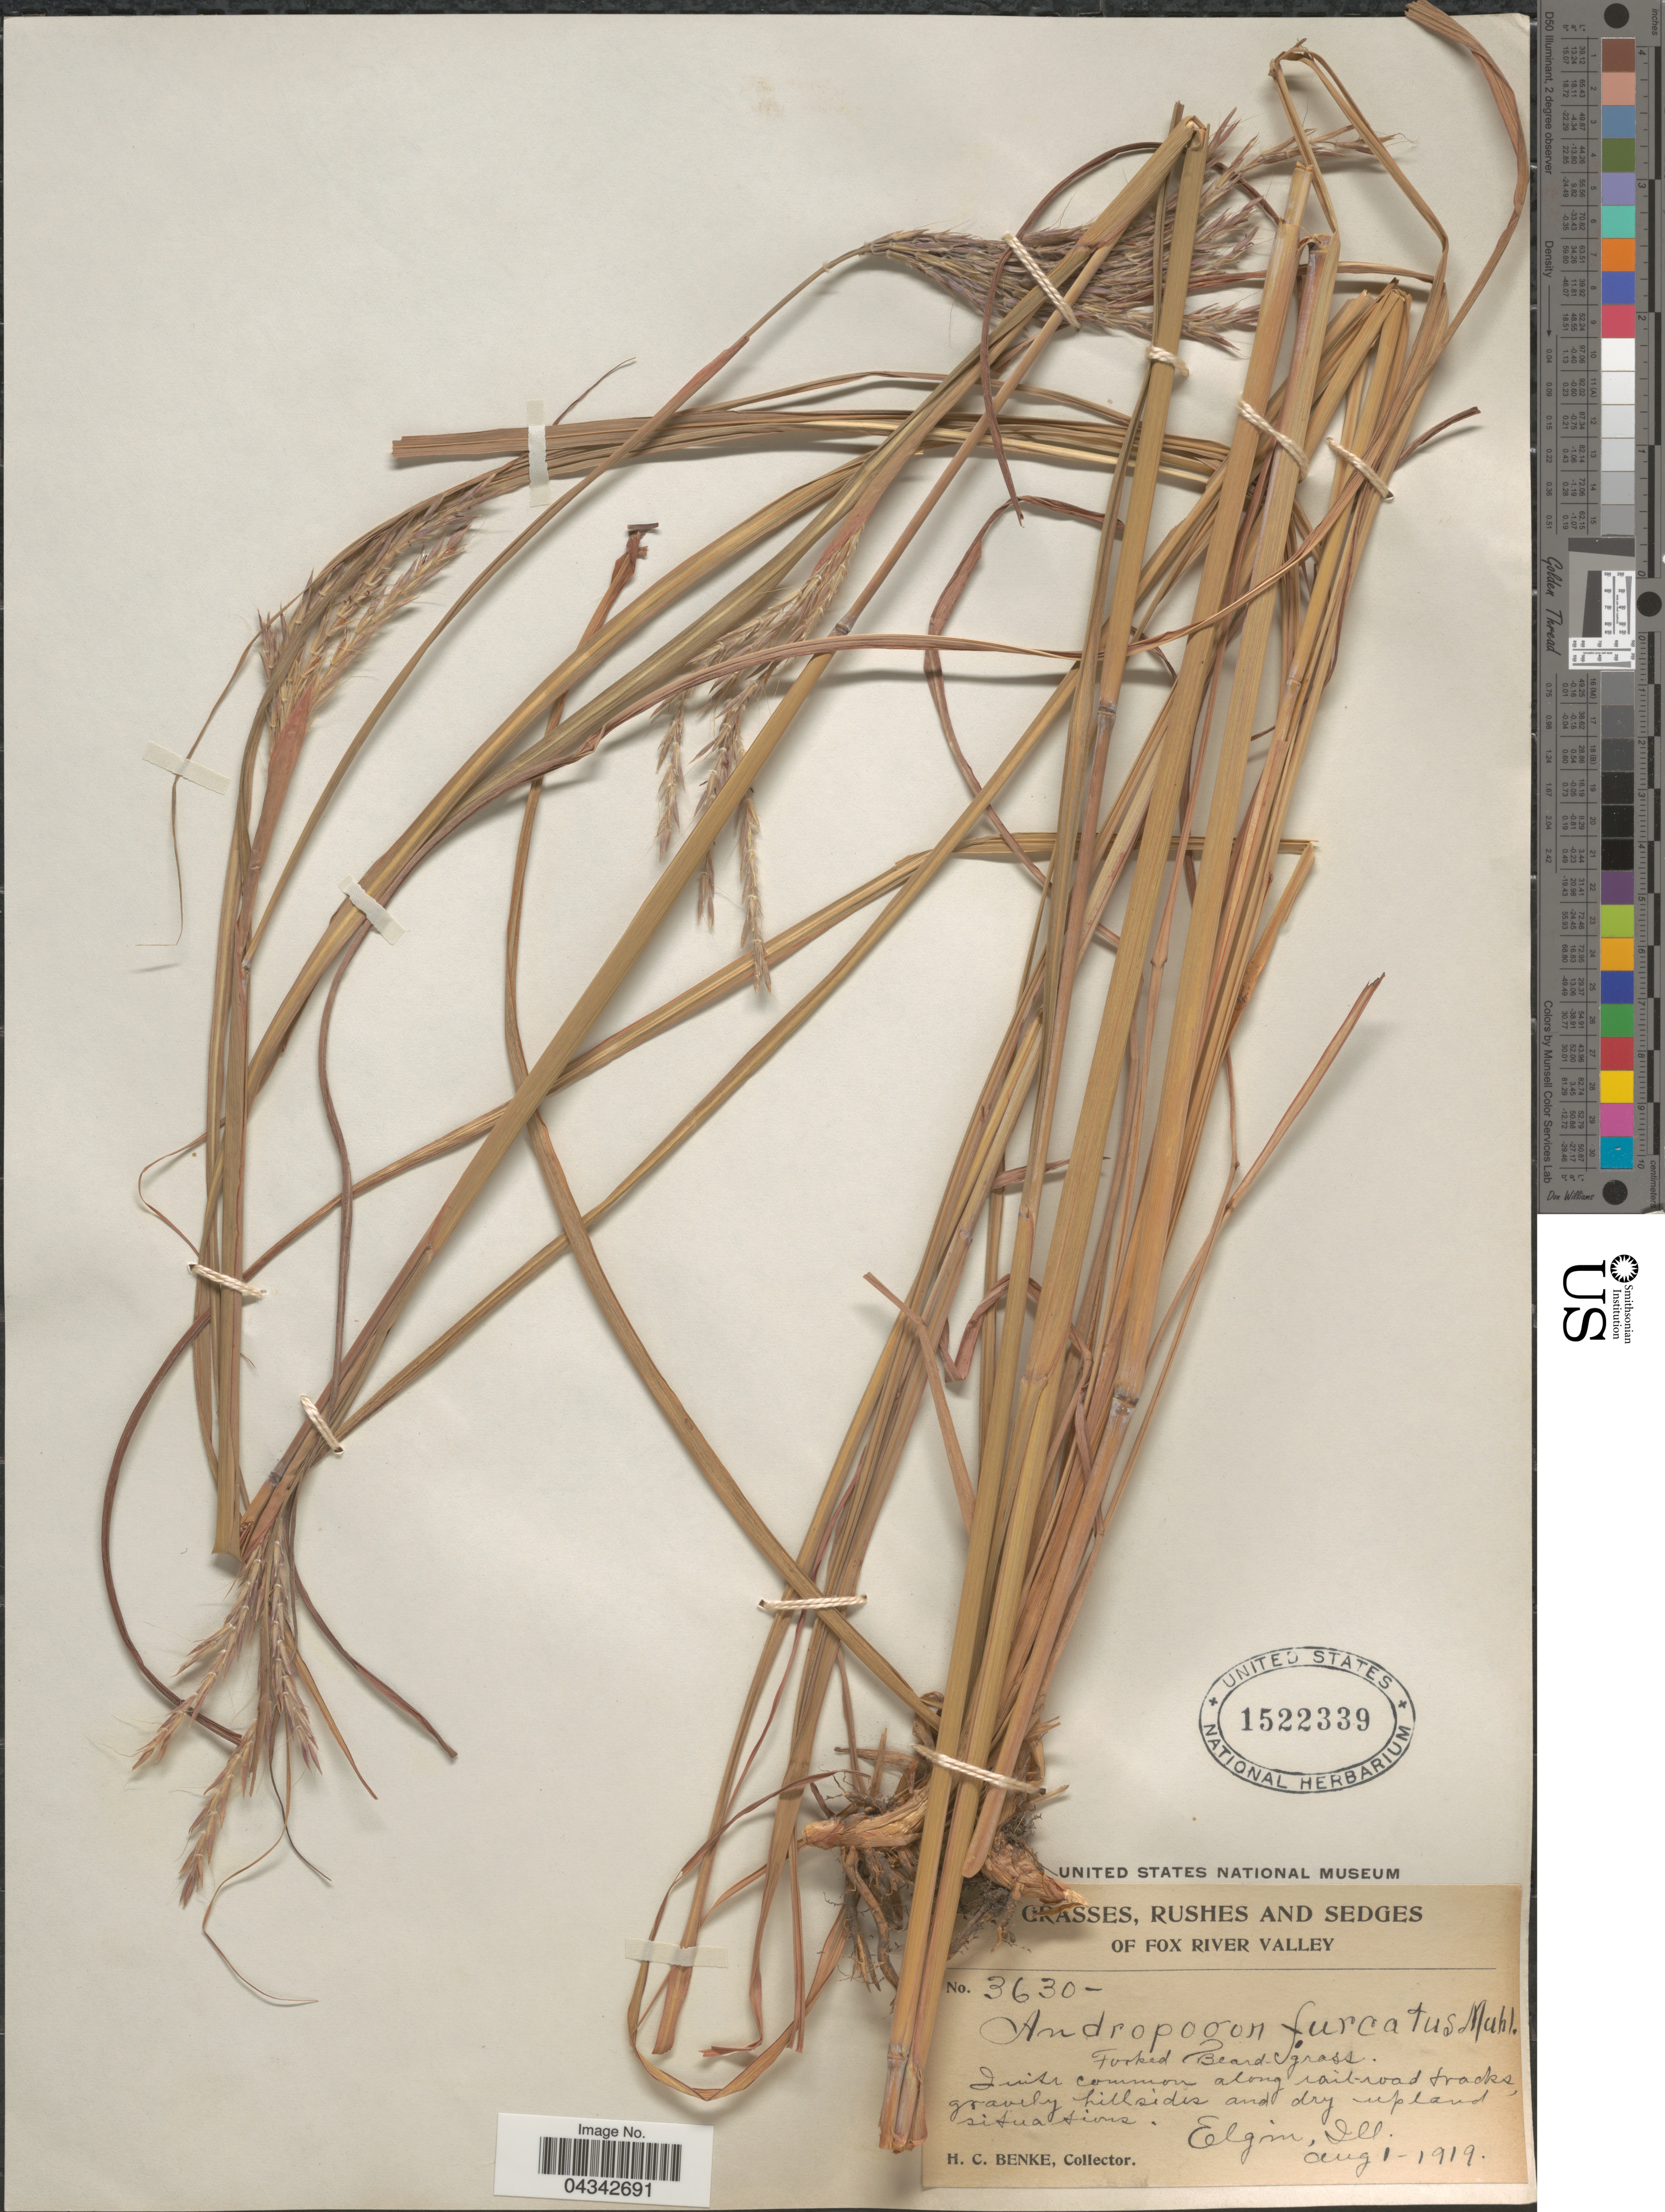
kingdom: Plantae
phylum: Tracheophyta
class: Liliopsida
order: Poales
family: Poaceae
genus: Andropogon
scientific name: Andropogon gerardii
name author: Vitman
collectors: H. Benke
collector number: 3630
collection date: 1919-08-01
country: United States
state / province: Illinois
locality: Fox River Valley. Elgin.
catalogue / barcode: US 1522339